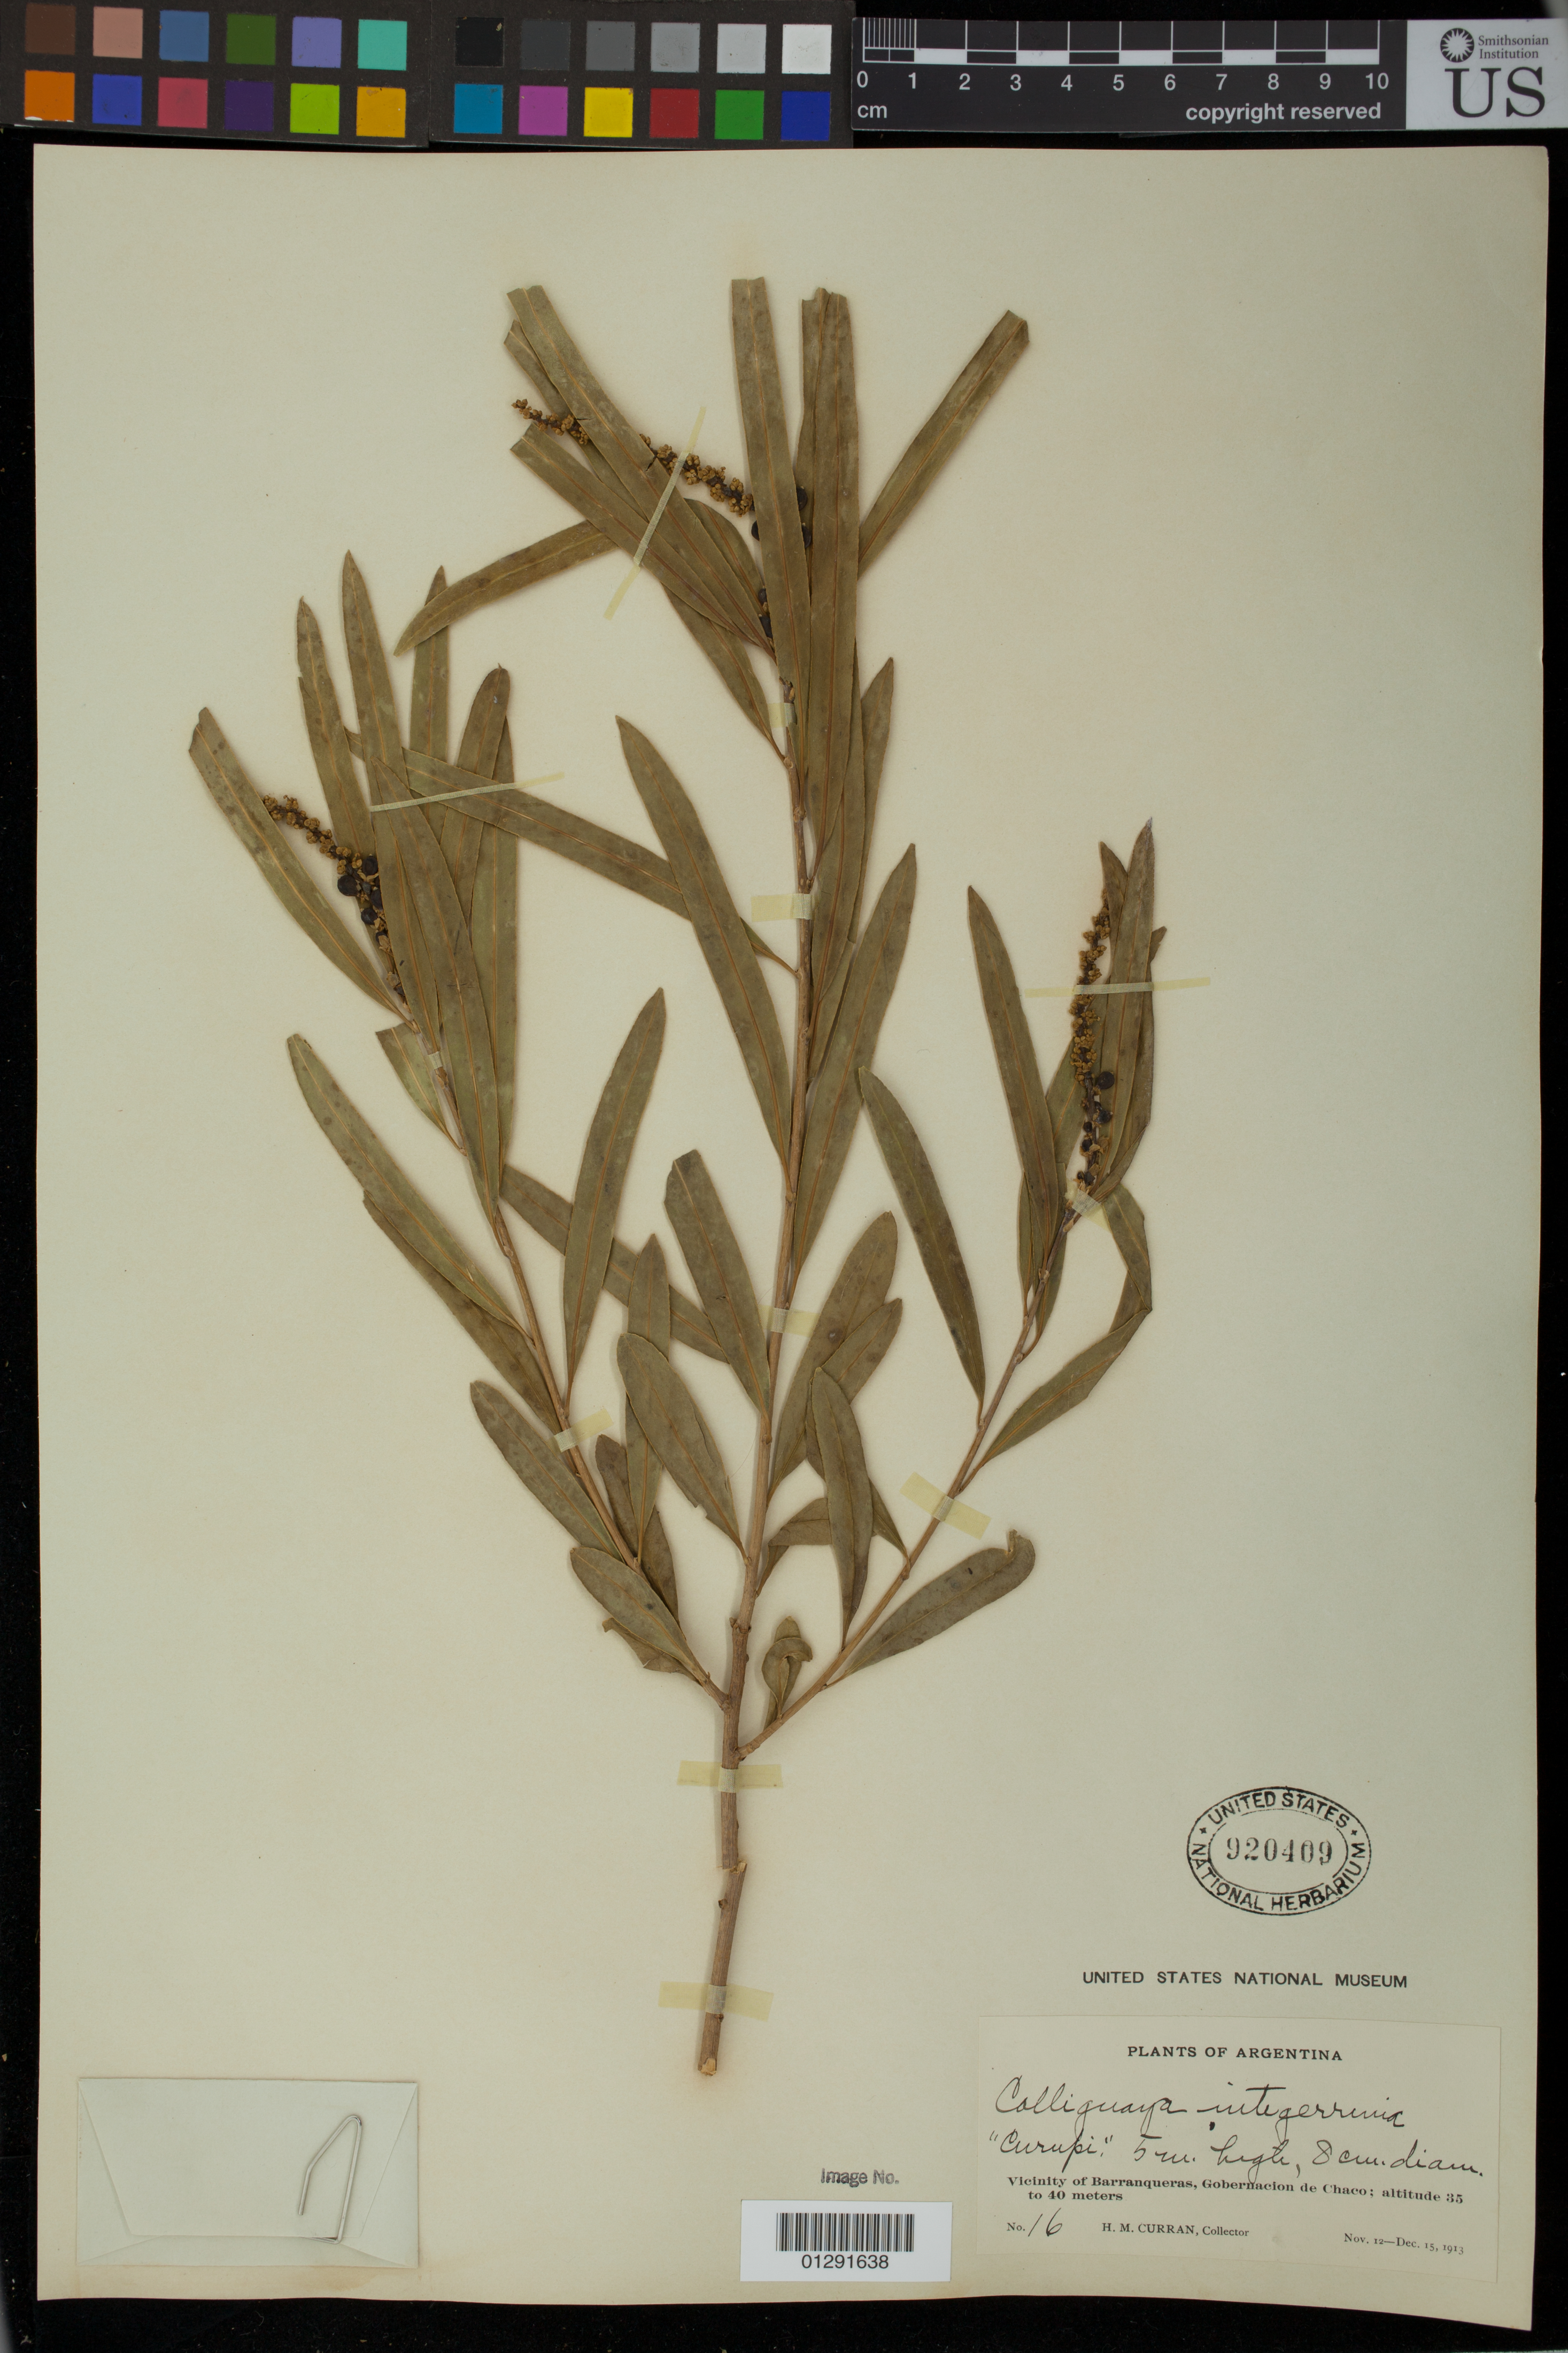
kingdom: Plantae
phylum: Tracheophyta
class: Magnoliopsida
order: Malpighiales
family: Euphorbiaceae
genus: Sapium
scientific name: Sapium sp.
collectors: H. M. Curran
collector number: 16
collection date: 1913-11-12/1913-12-15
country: Argentina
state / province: Chaco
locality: Barranqueras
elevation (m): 35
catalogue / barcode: US 920409